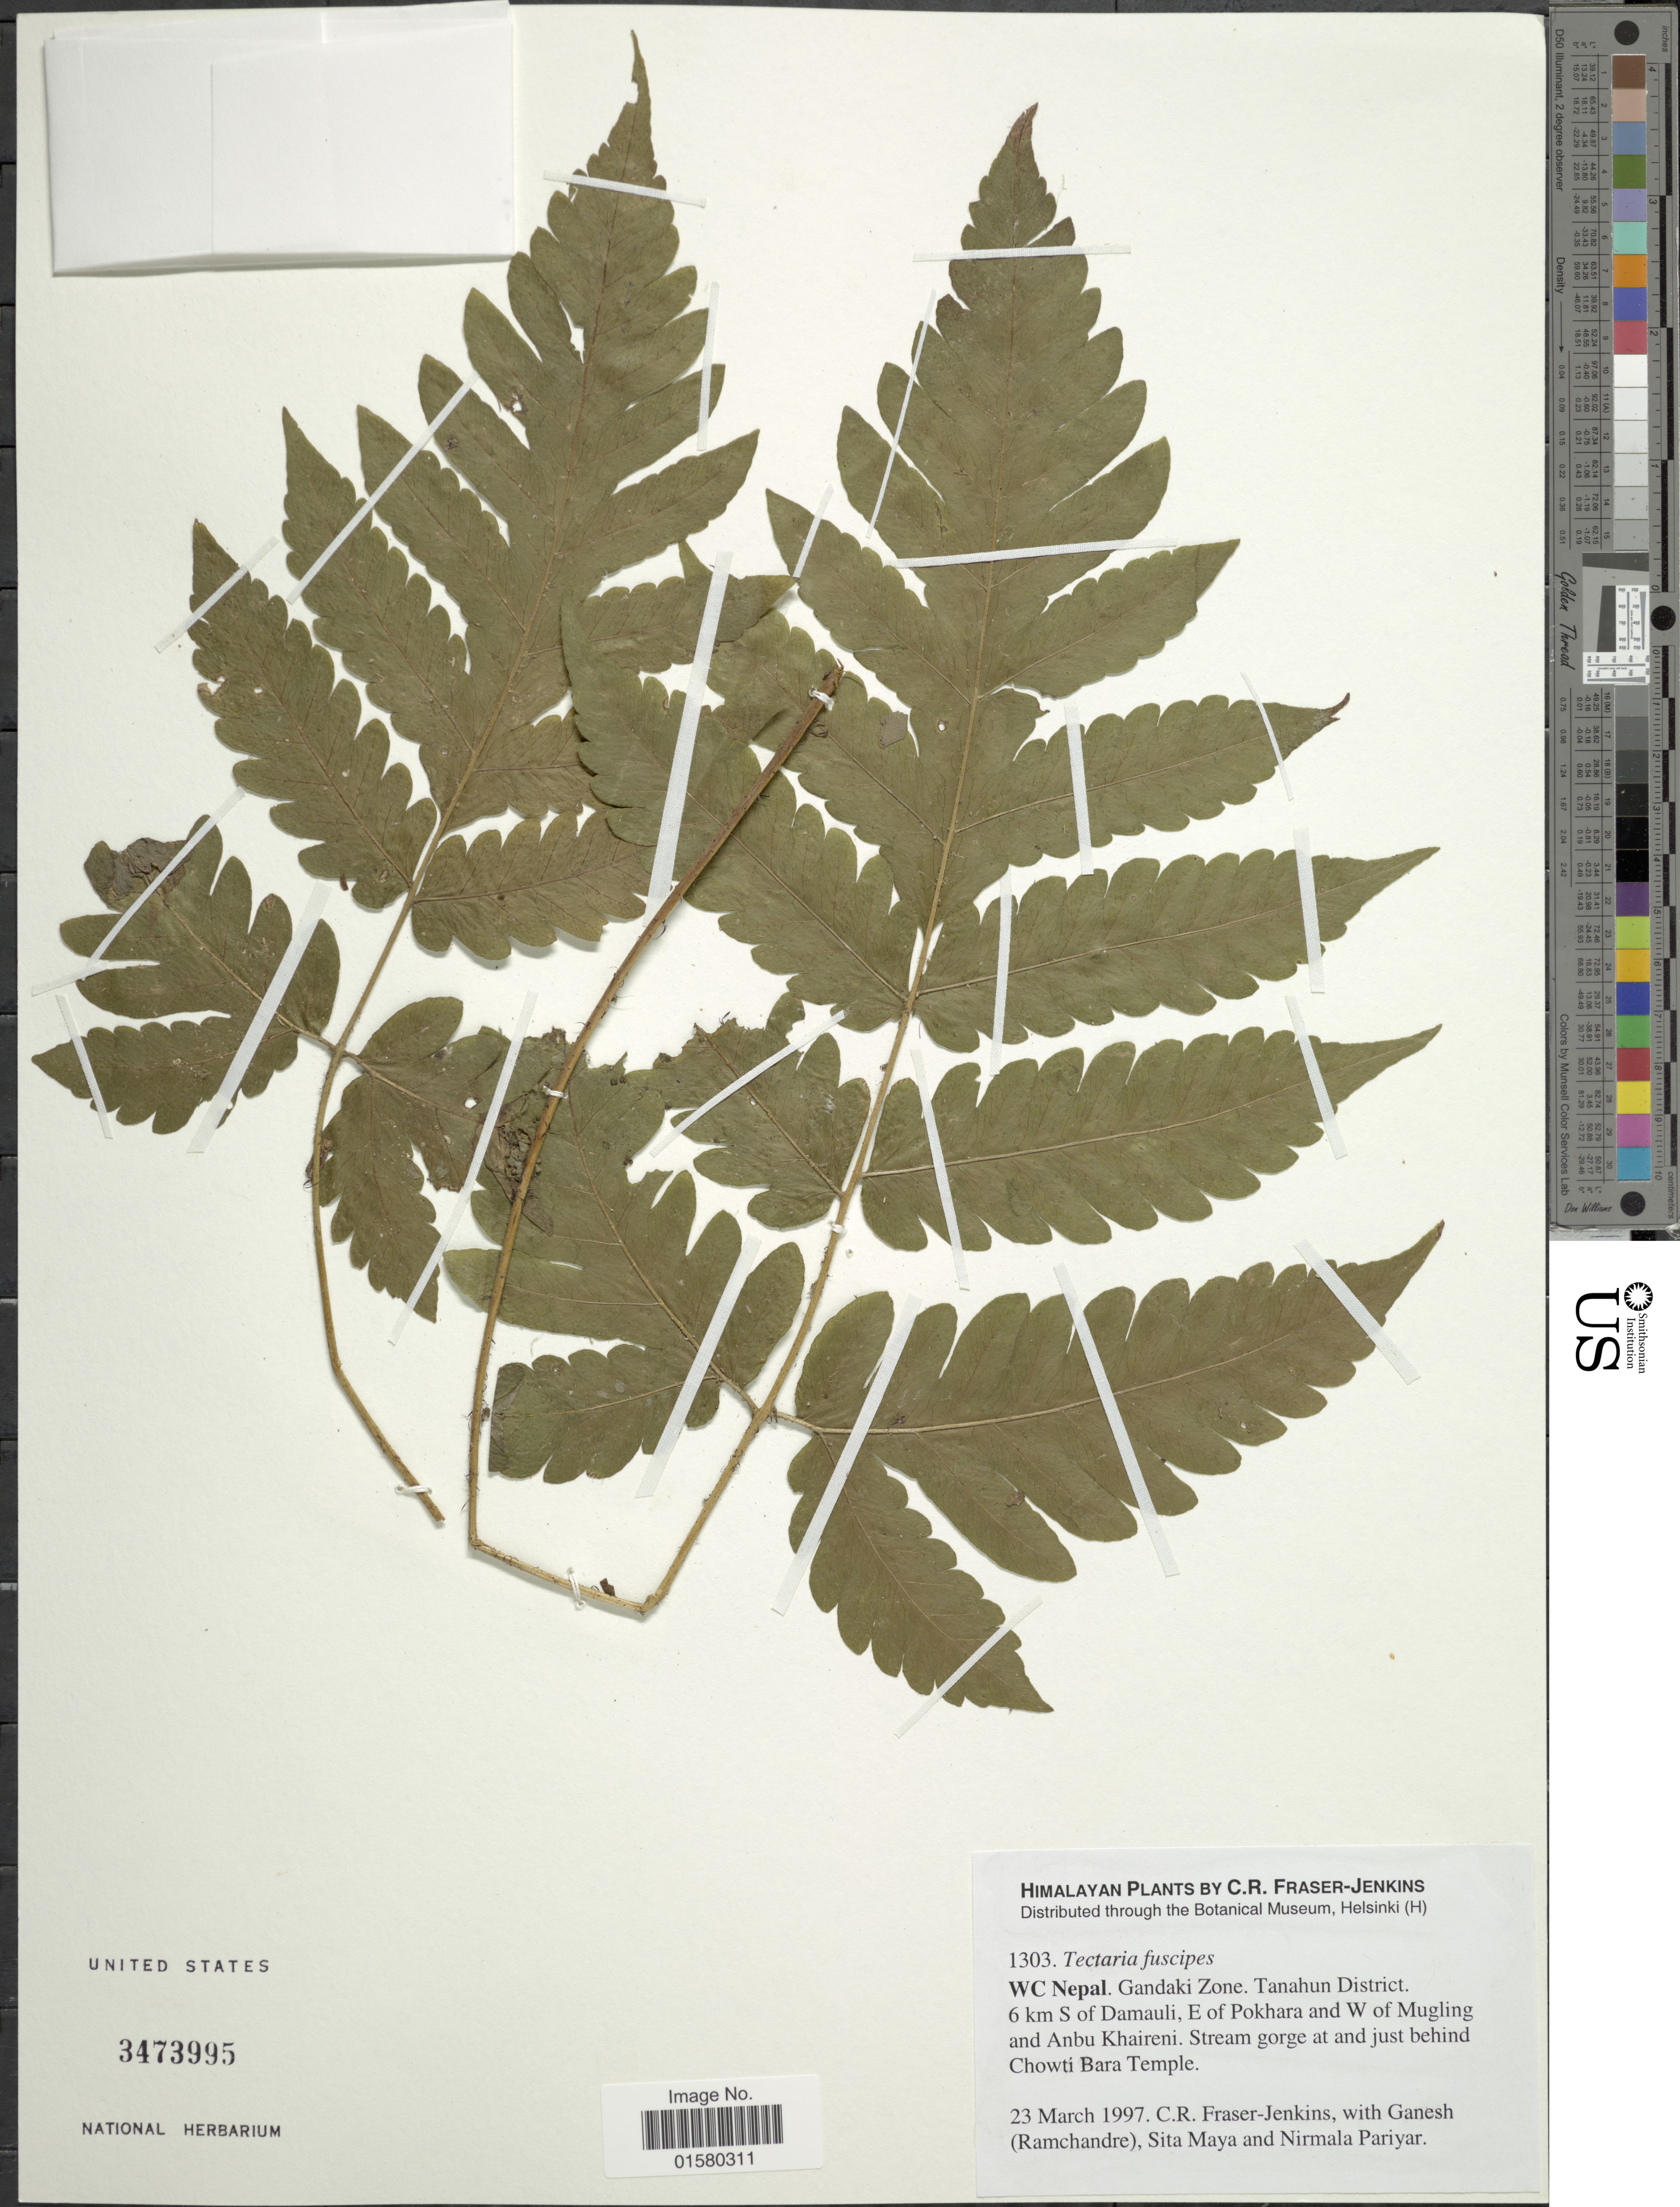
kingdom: Plantae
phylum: Tracheophyta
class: Polypodiopsida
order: Polypodiales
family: Tectariaceae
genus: Tectaria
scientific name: Tectaria paradoxa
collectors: C. R. Fraser-Jenkins, G. Pariyar, S. Maya & N. Pariyar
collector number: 1303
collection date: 1997-03-23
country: Nepal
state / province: Gandaki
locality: Himalaya, WC Nepal, Gandaki Zone, Tanahun District, 6 km S of Damauli, E of Pokhara and W of Mugling and Anbu Khaireni, at and just behind Chowti Bara Temple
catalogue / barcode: US 3473995